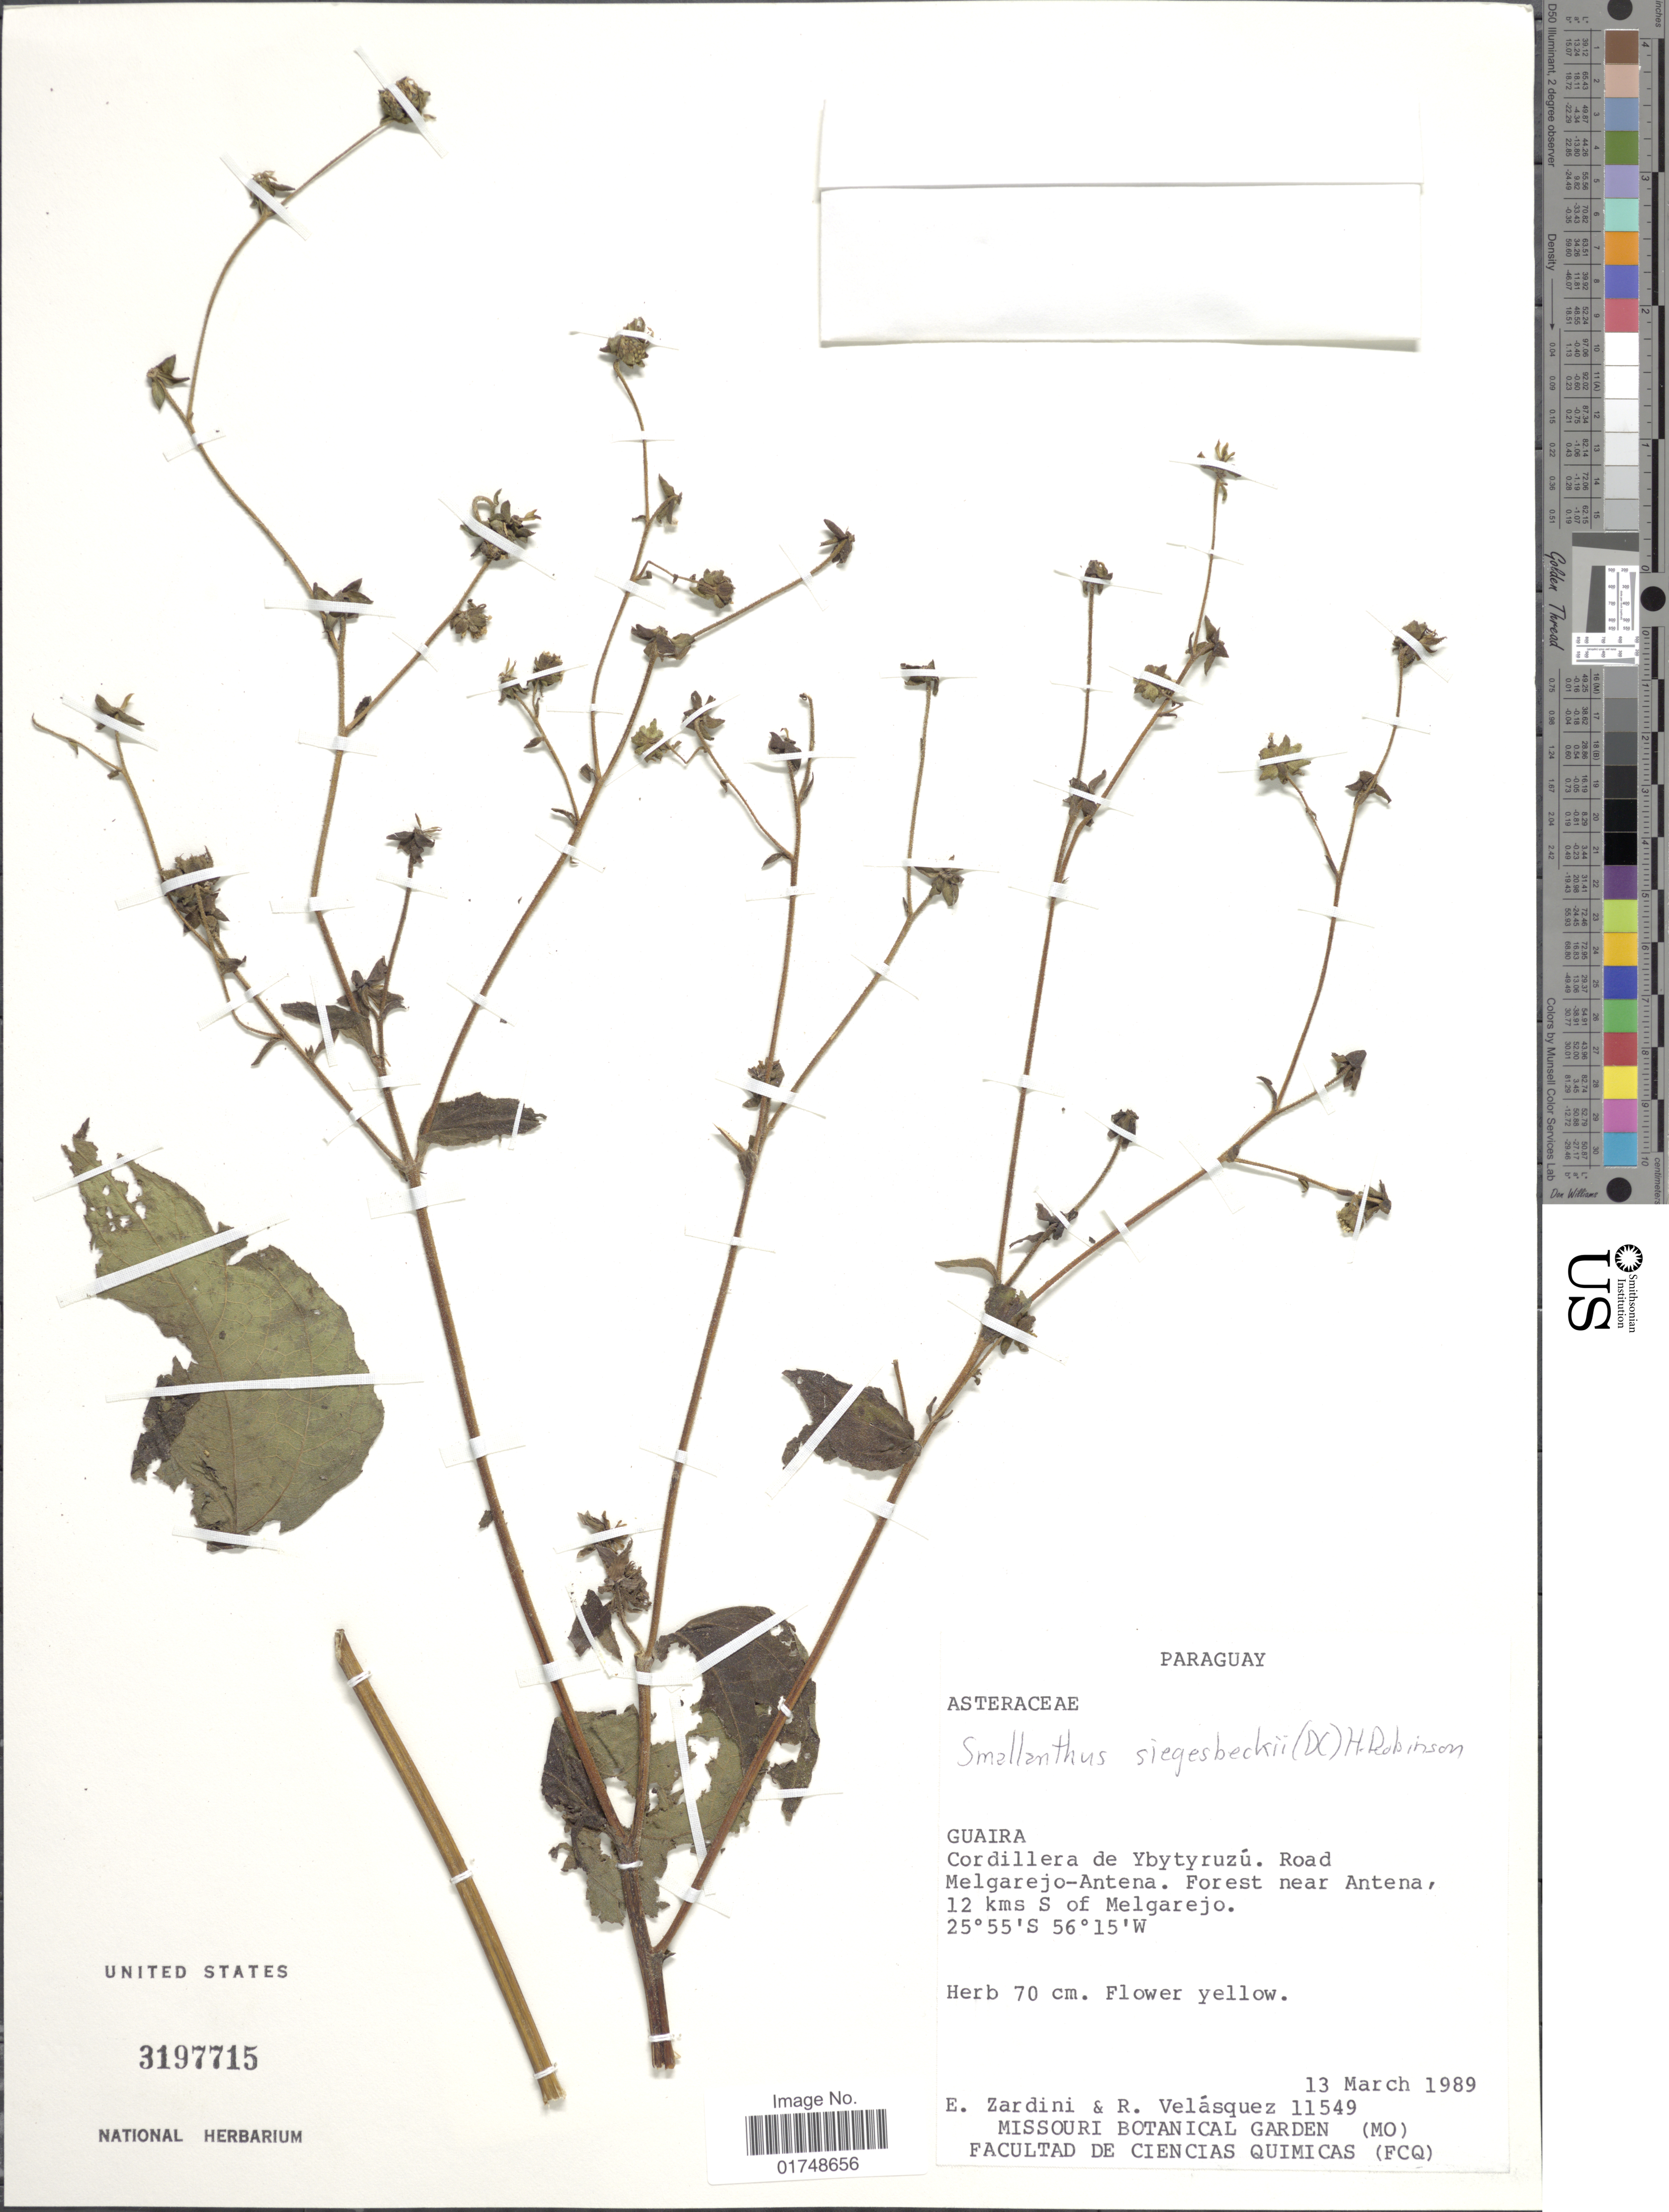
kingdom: Plantae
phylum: Tracheophyta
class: Magnoliopsida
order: Asterales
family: Asteraceae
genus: Smallanthus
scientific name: Smallanthus siegesbeckia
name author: (DC.) H. Rob.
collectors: E. M. Zardini & R. Velásquez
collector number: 11549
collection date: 1989-03-13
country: Paraguay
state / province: Guaira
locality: Guaira: Cordillera de Ybytyruzu. Road Melgarejo-Antena. Forest near Antena, 12 kms S of Melgarejo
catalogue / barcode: US 3197715